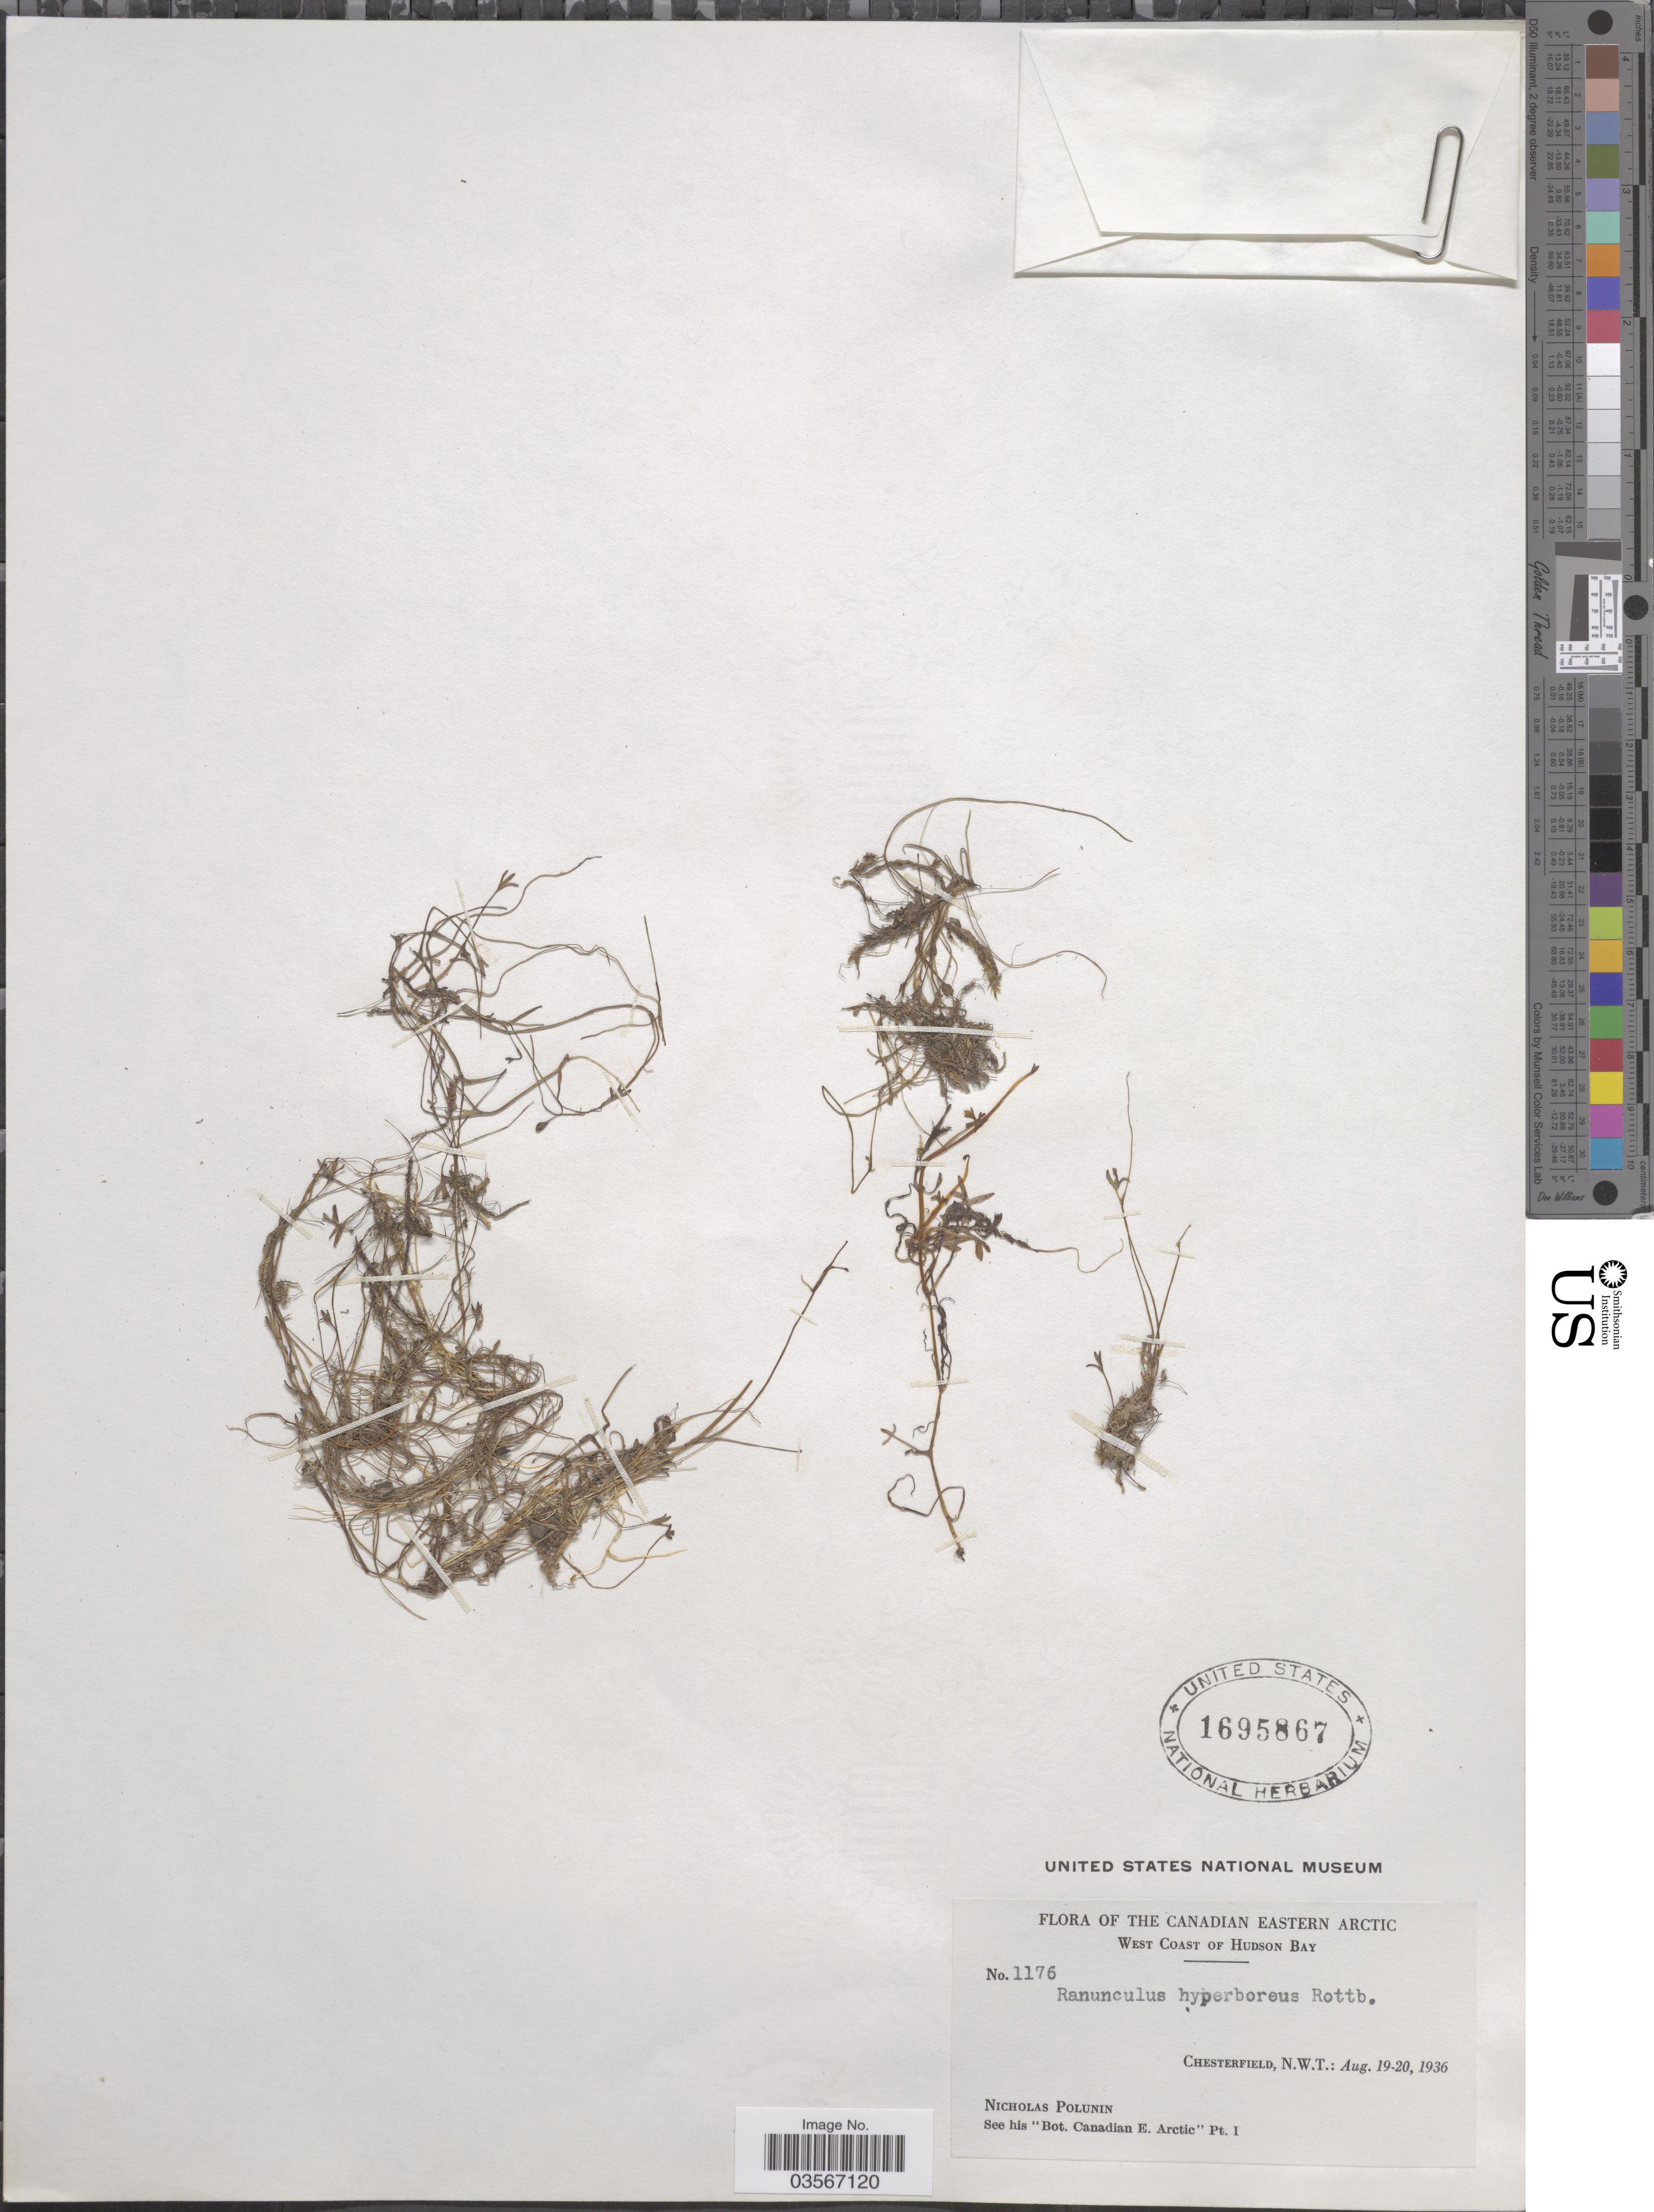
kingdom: Plantae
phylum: Tracheophyta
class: Magnoliopsida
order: Ranunculales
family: Ranunculaceae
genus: Ranunculus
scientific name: Ranunculus hyperboreus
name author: Rottb.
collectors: N. V. Polunin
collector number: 1176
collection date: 1936-08-19/1936-08-20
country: Canada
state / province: Northwest Territories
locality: The Canadian Eastern Arctic. West Coast of Hudson Bay. Chesterfield.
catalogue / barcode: US 1695867